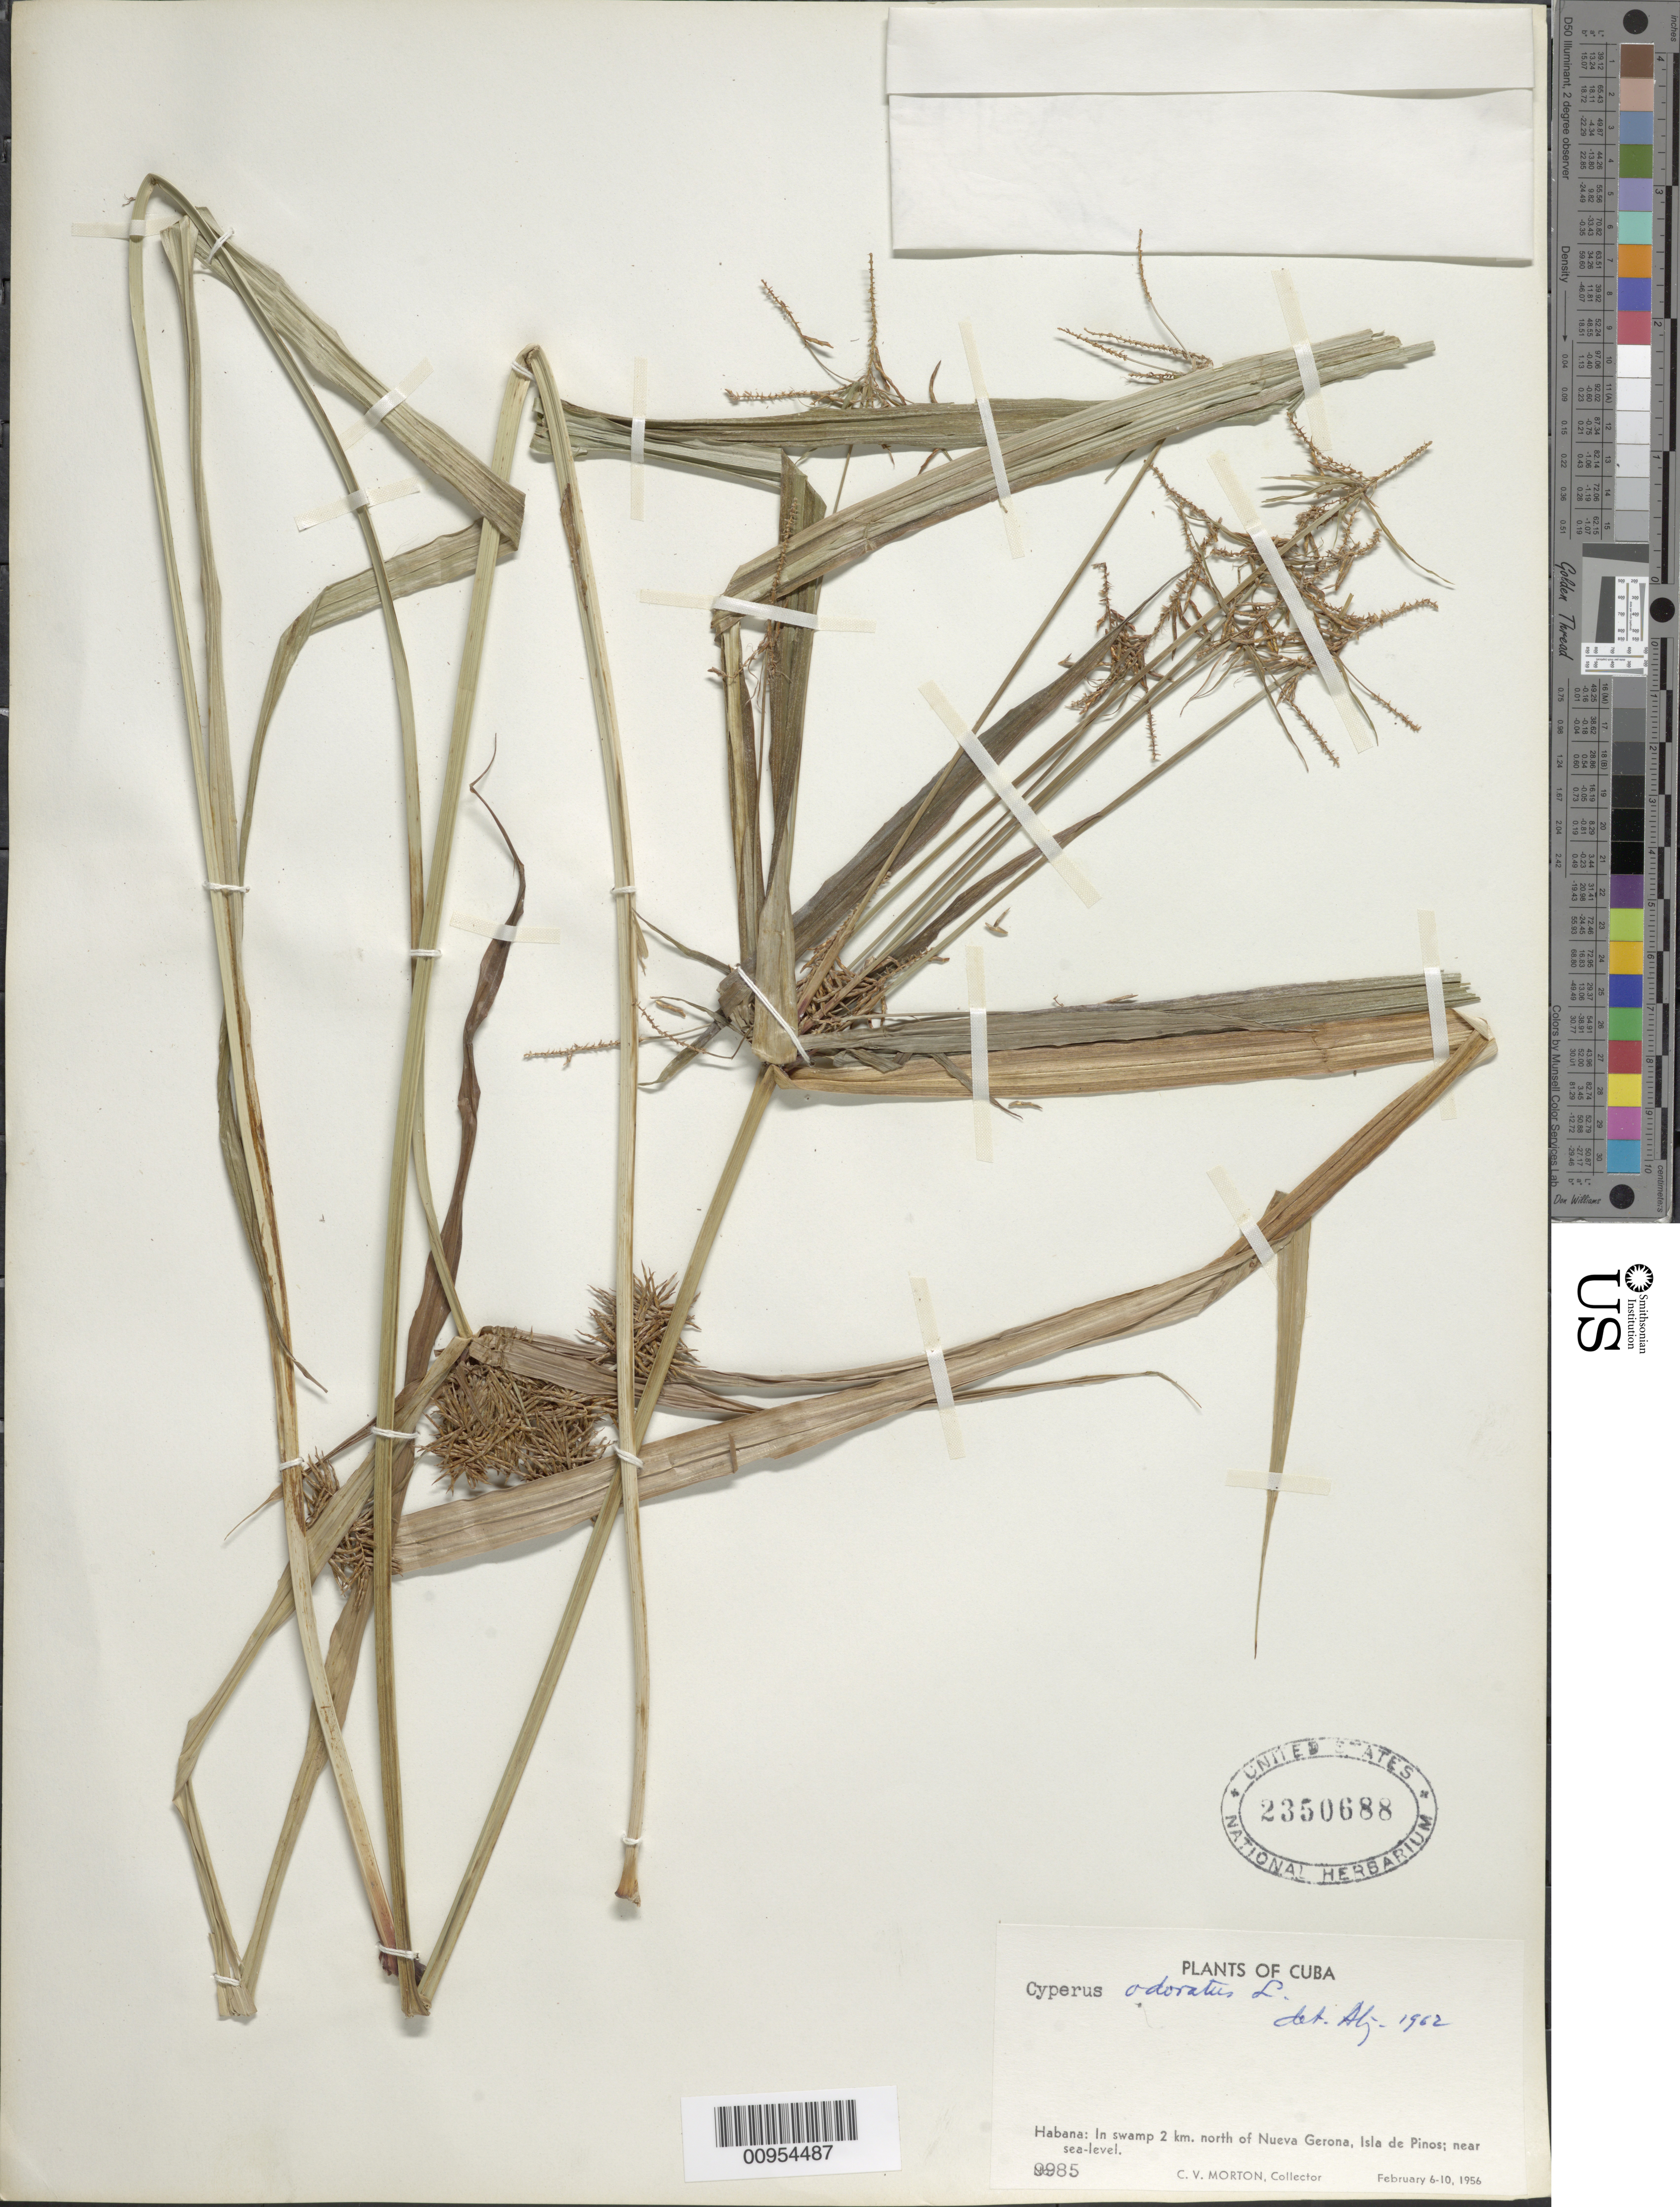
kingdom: Plantae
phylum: Tracheophyta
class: Liliopsida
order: Poales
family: Cyperaceae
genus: Cyperus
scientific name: Cyperus odoratus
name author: L.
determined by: Liogier, Alain H.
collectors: C. V. Morton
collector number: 9985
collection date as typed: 06 Feb 1956 to 10 Feb 1956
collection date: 1956-02-06/1956-02-10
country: Cuba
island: Isla de la Juventud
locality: Swamp 2 km N of Nueva Gerona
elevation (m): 0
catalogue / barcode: US 2350688